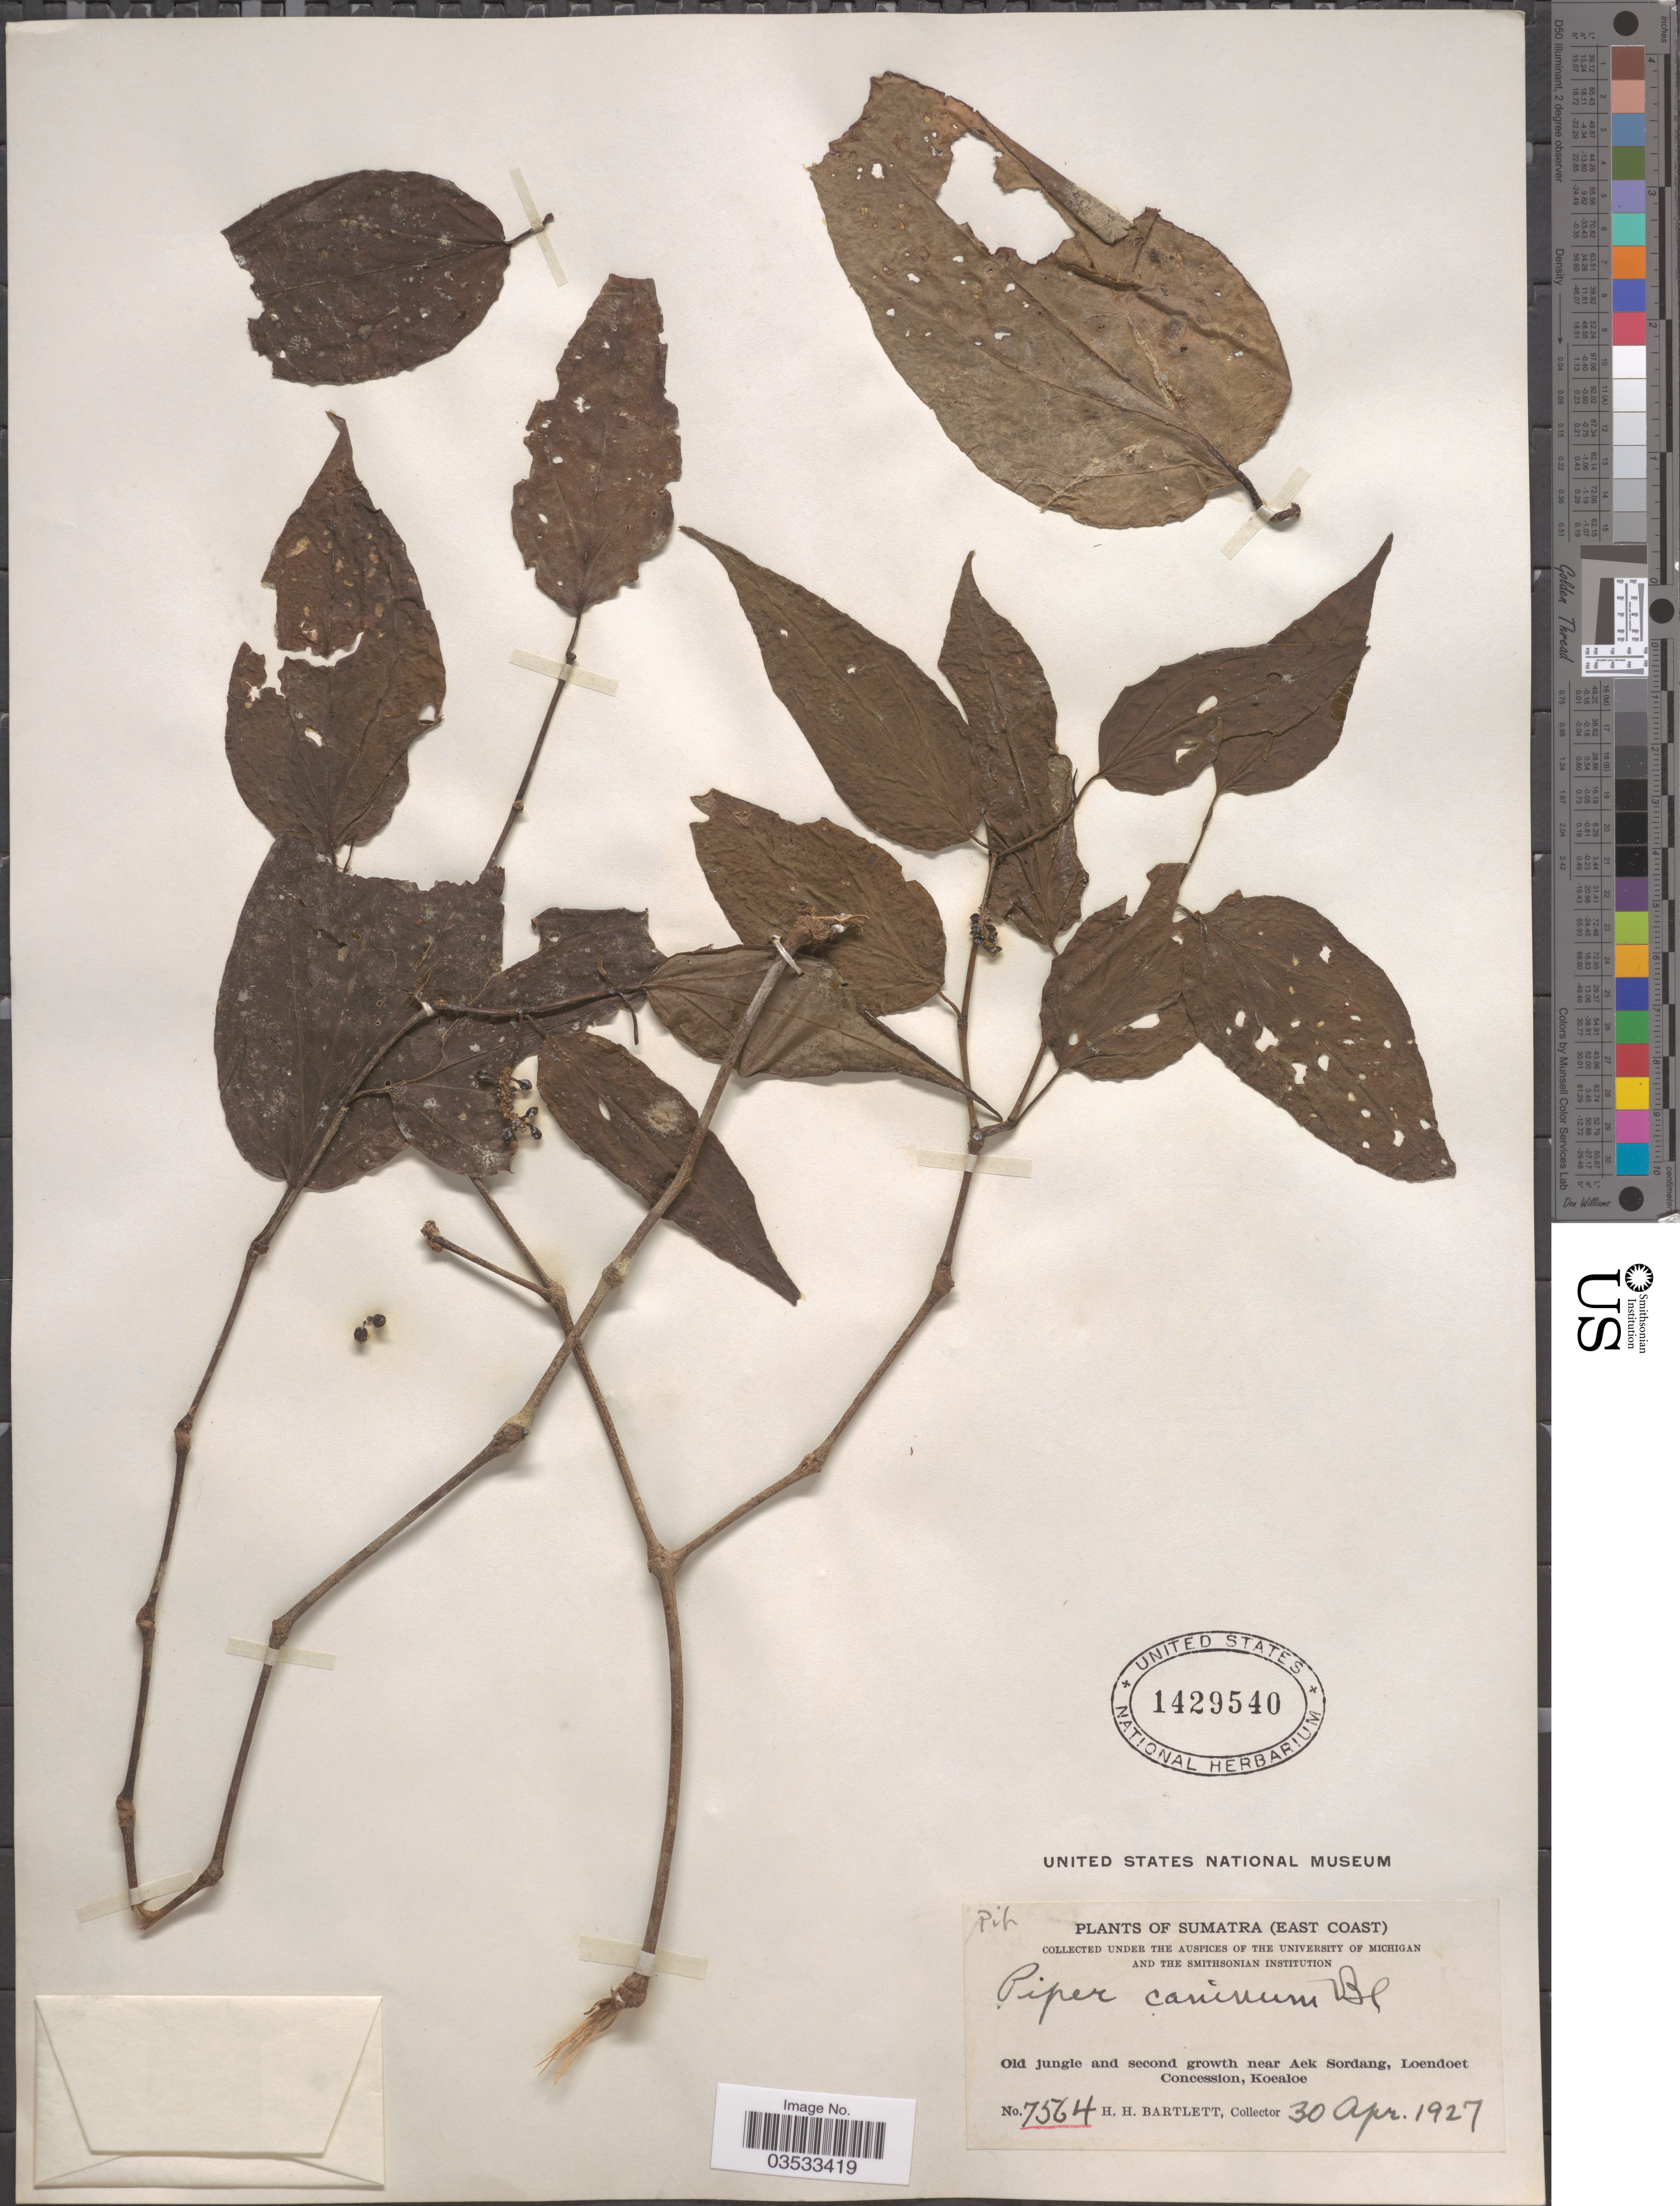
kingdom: Plantae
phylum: Tracheophyta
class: Magnoliopsida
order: Piperales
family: Piperaceae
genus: Piper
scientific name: Piper caninum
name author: Blume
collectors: H. H. Bartlett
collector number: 7564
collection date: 1927-04-30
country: Indonesia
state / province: Sumatra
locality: East Coast. Old jungle and second growth near aek Sordang, loendoet Concession, Koealoe.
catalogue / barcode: US 1429540